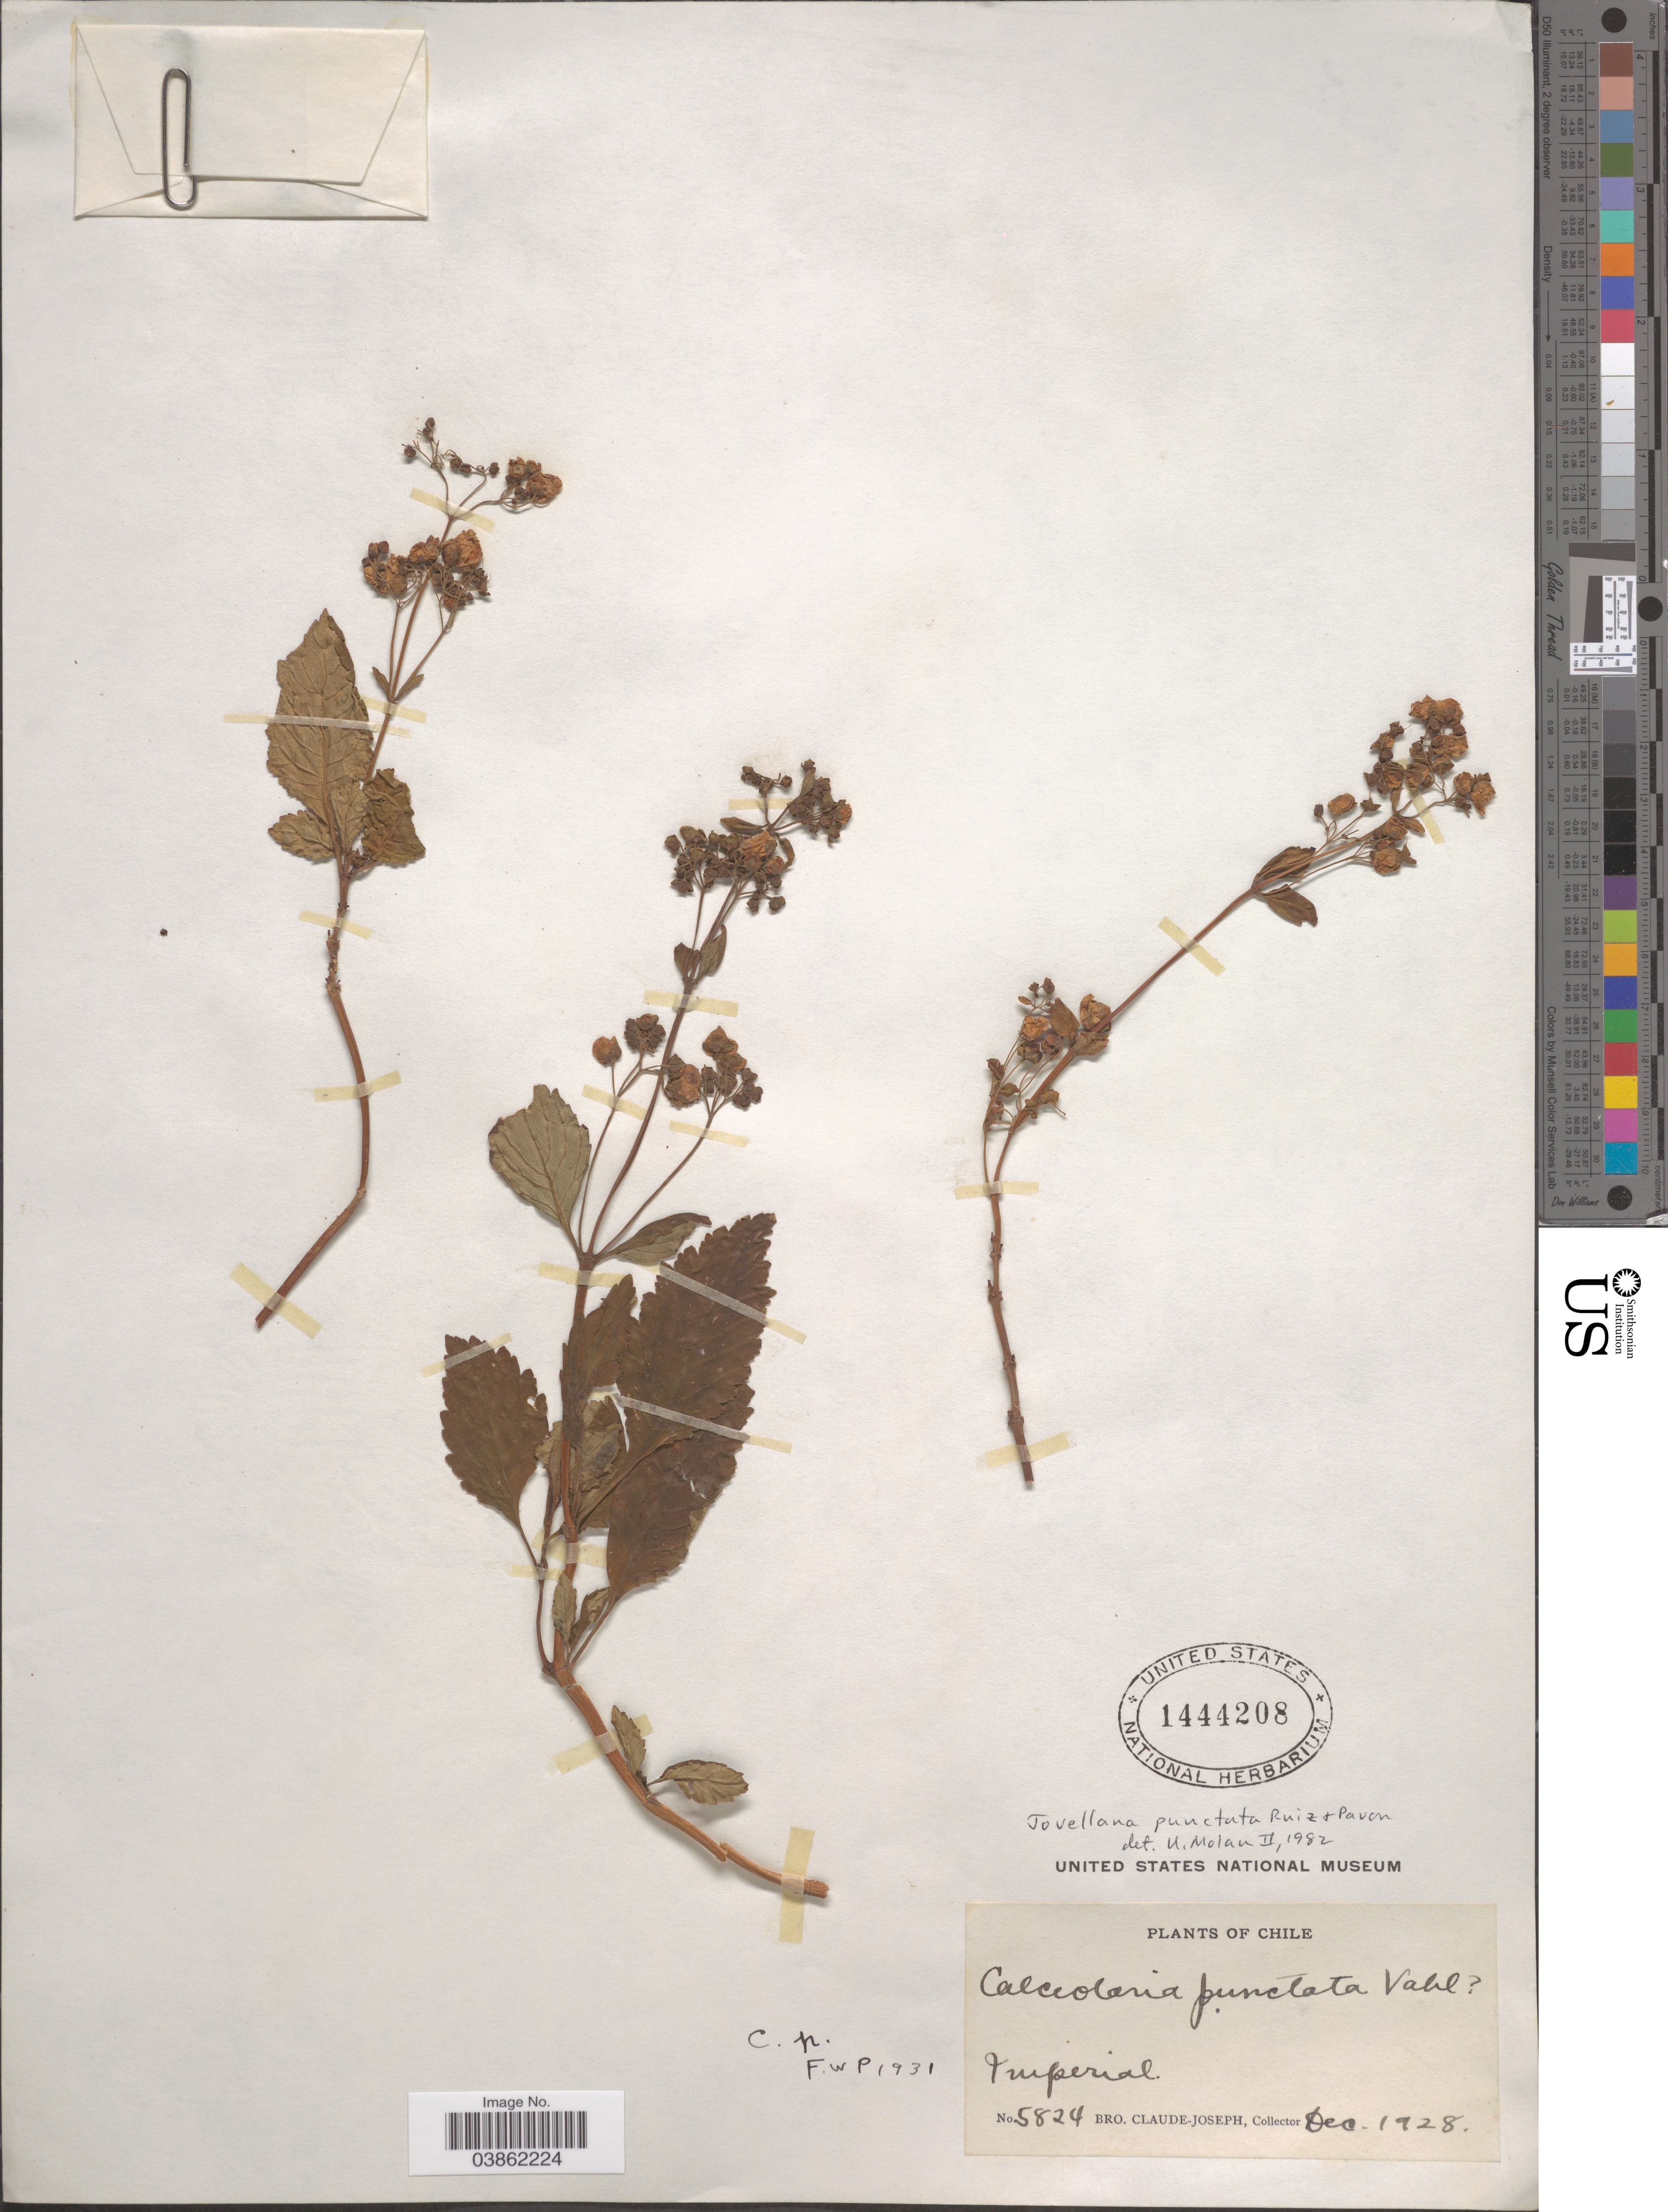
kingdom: Plantae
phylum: Tracheophyta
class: Magnoliopsida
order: Lamiales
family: Calceolariaceae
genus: Jovellana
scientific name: Jovellana punctata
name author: Ruiz & Pav.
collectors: Bro. Claude-Joseph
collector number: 5824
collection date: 1928-12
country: Chile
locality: Imperial.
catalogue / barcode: US 1444208